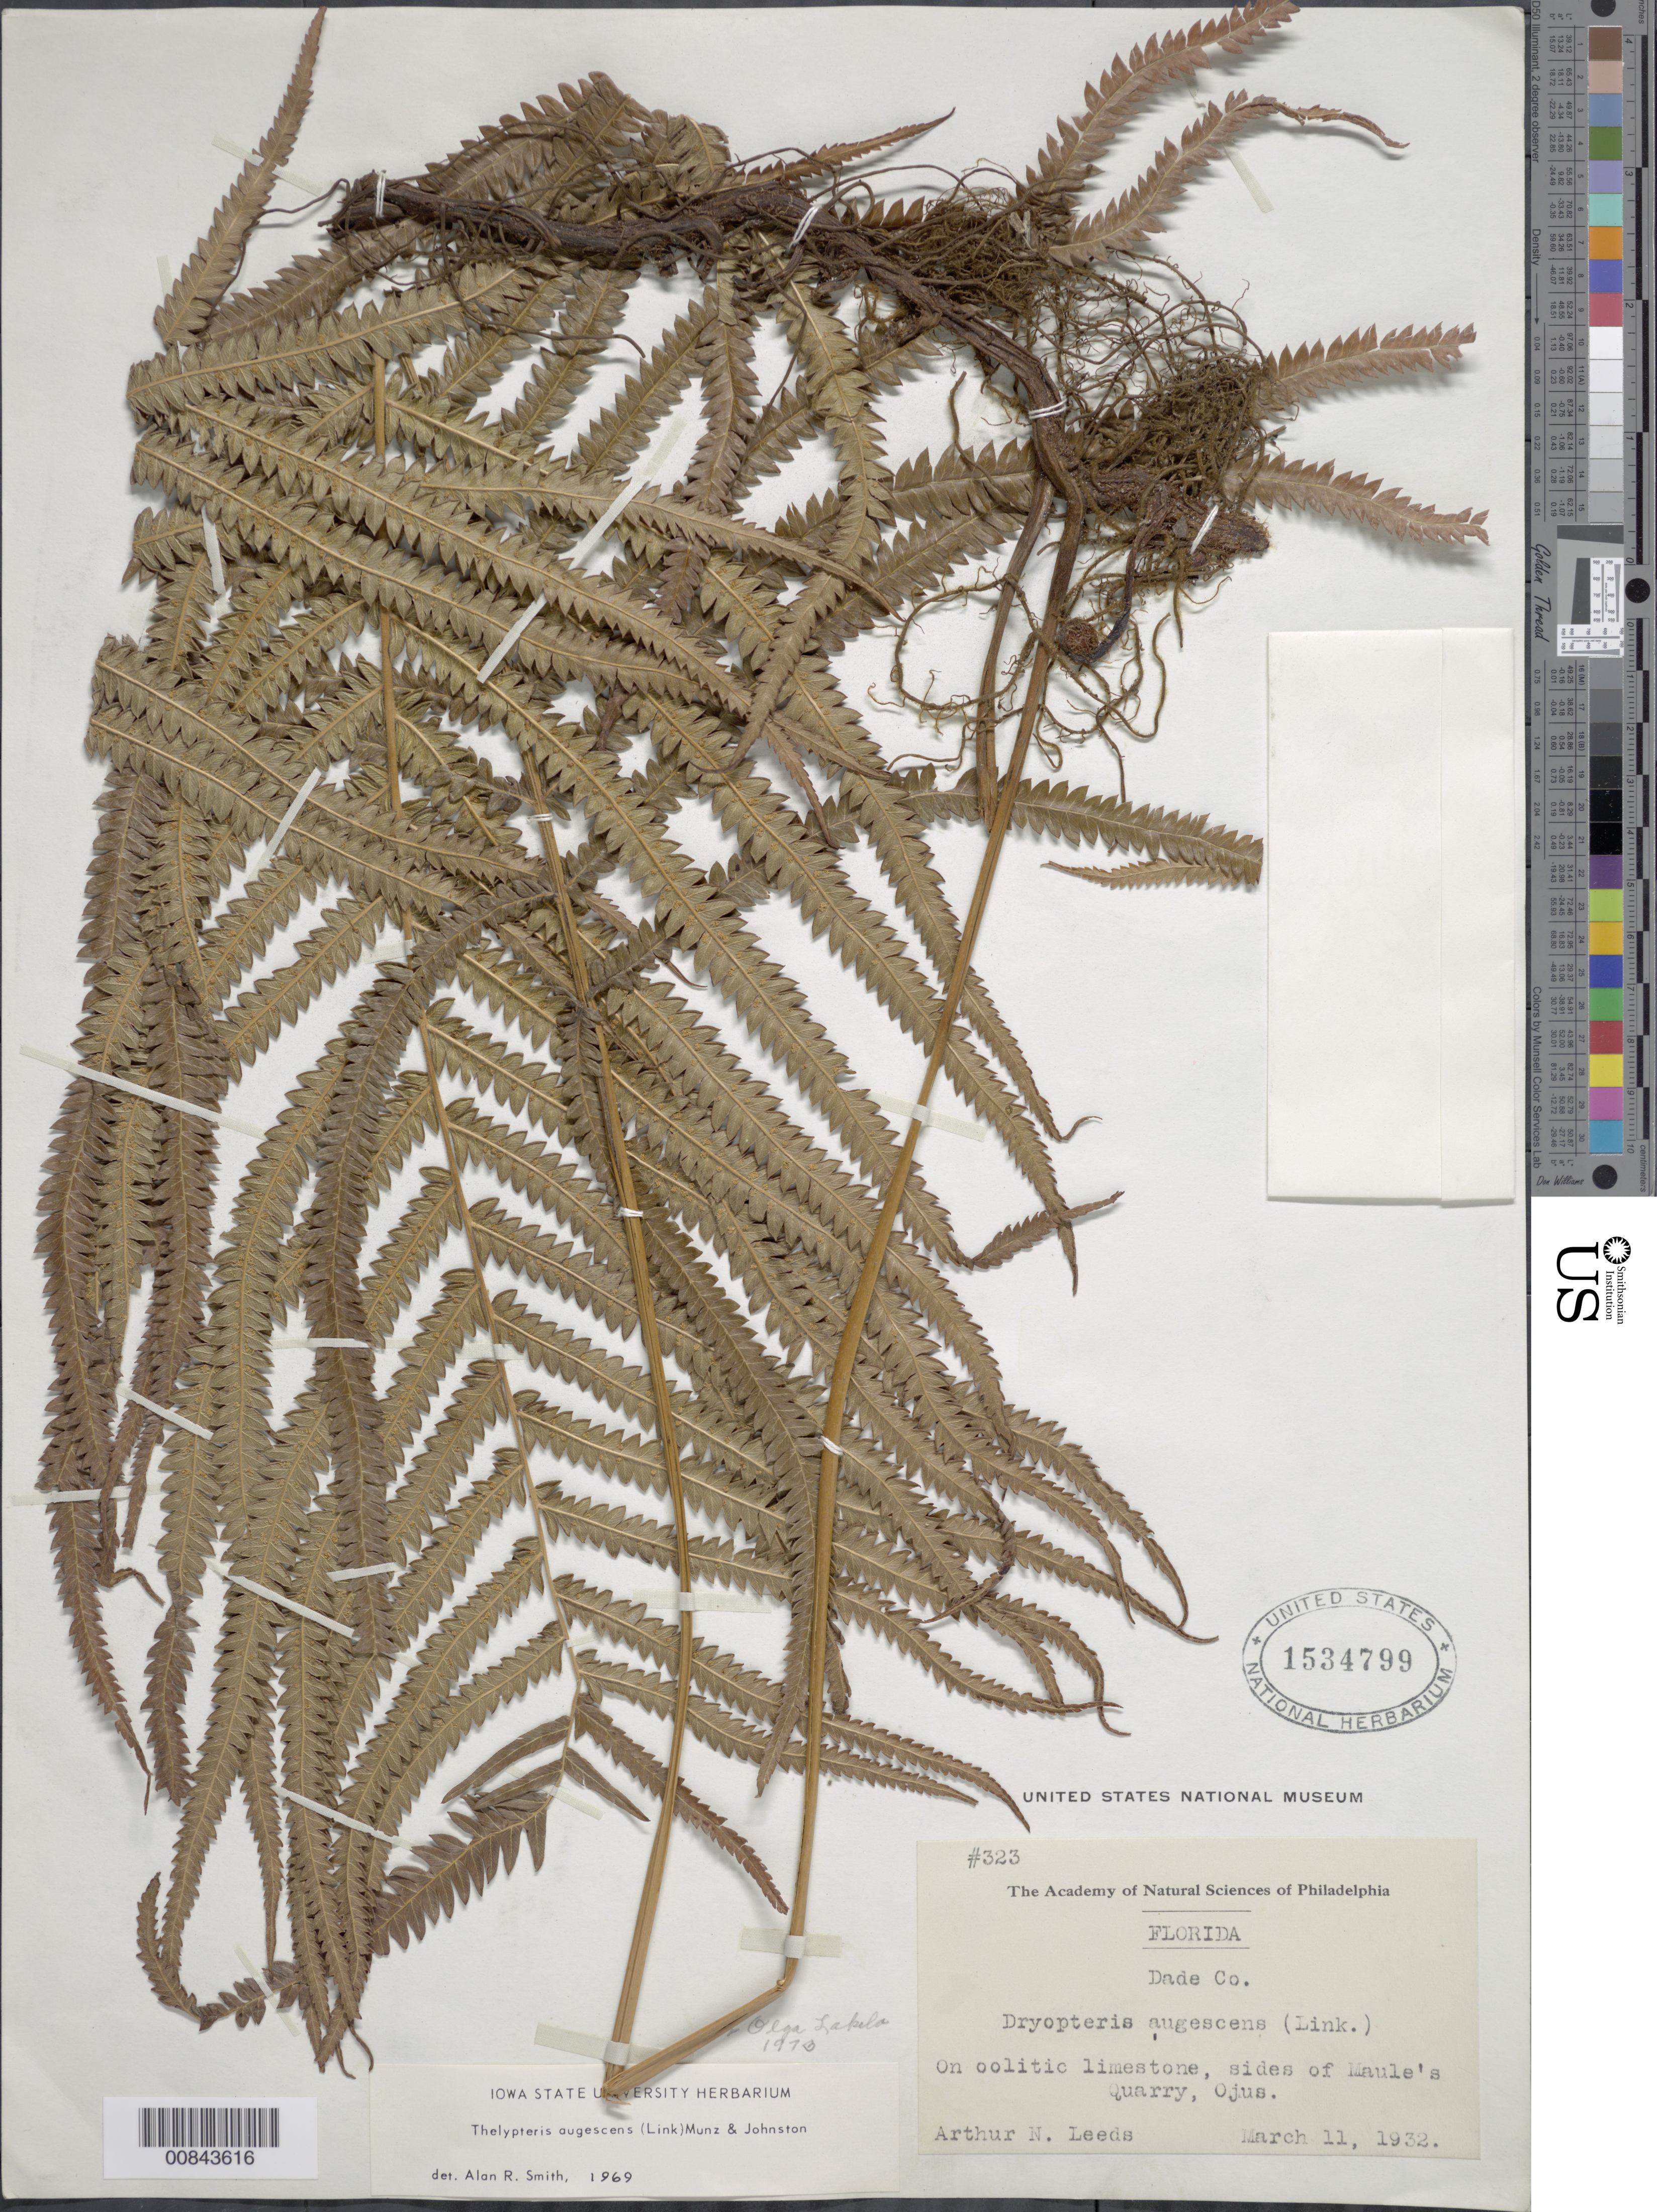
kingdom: Plantae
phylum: Tracheophyta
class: Polypodiopsida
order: Polypodiales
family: Thelypteridaceae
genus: Christella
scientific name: Christella ovata var. ovata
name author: (R.P. St. John) Á. Löve & D. Löve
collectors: A. N. Leeds et al.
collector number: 323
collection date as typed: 11 Mar 1932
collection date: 1932-03-11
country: United States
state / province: Florida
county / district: Dade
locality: Maule's Quarry, Ojus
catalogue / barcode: US 1534799